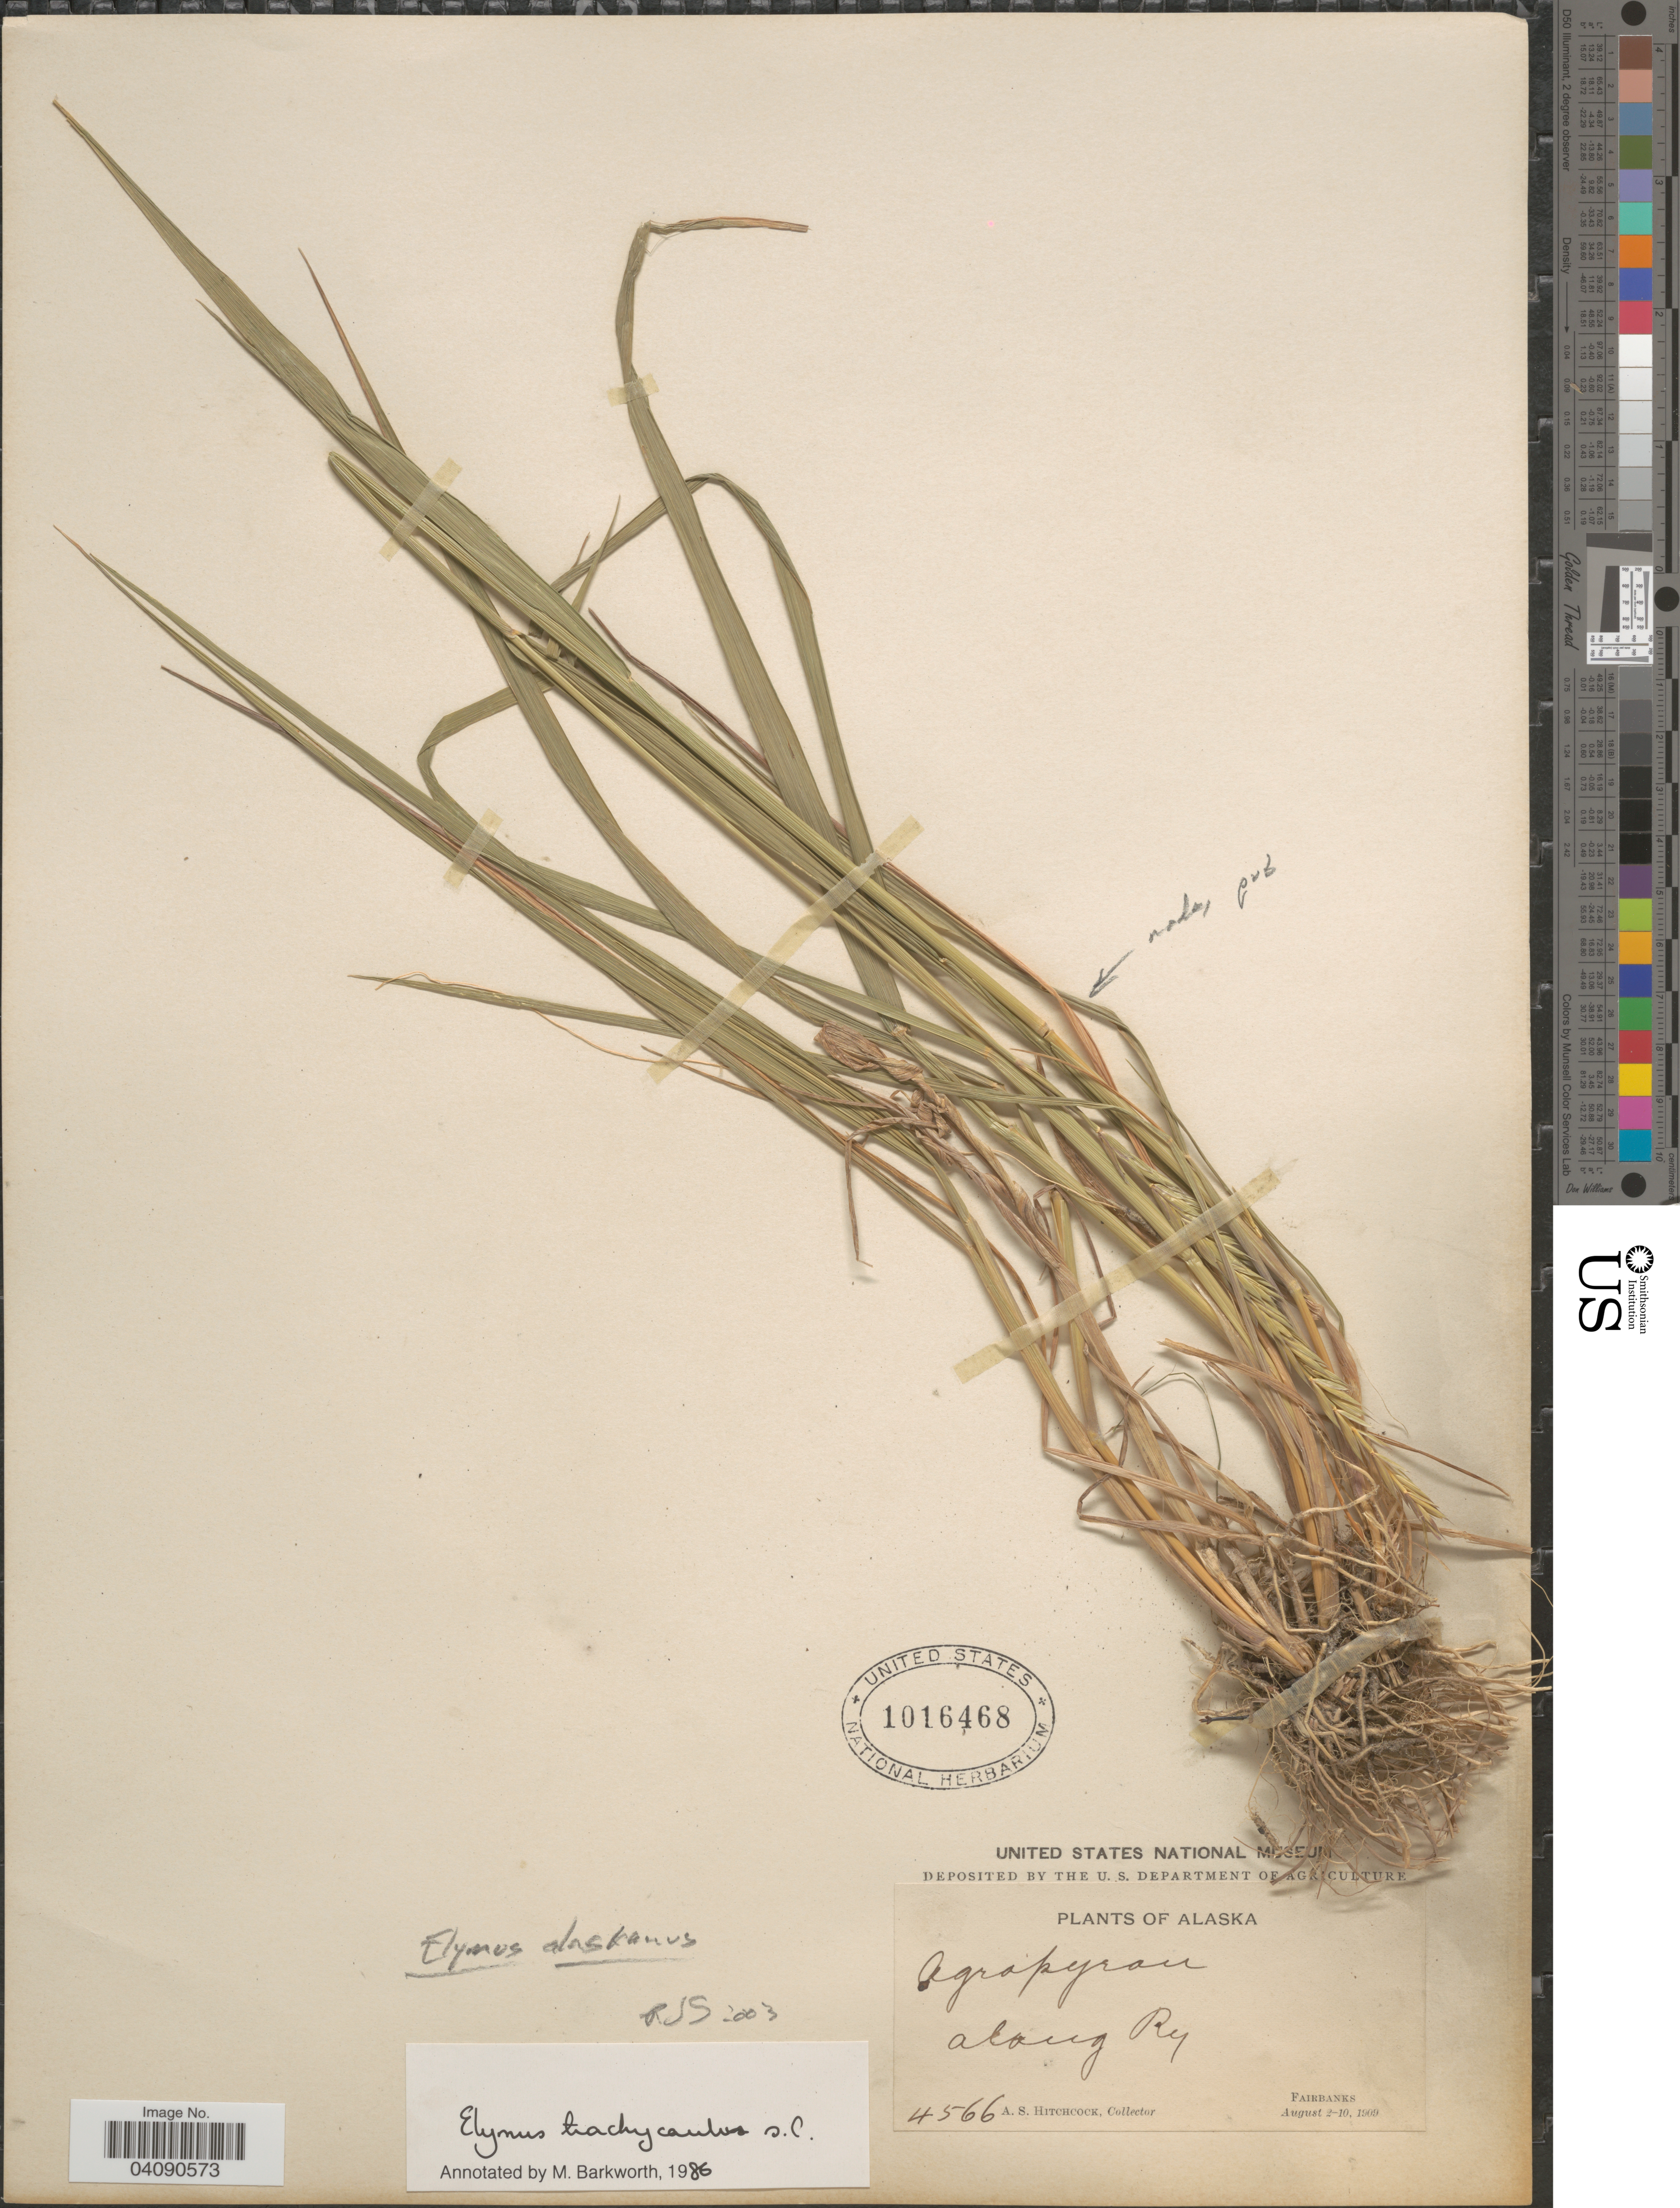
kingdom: Plantae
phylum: Tracheophyta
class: Liliopsida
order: Poales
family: Poaceae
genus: Elymus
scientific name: Elymus alaskanus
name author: (Scribn. & Merr.) Á. Löve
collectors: A. S. Hitchcock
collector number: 4566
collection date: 1909-08-02/1909-08-10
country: United States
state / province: Alaska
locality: Along Ry. Fairbanks.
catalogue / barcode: US 1016468